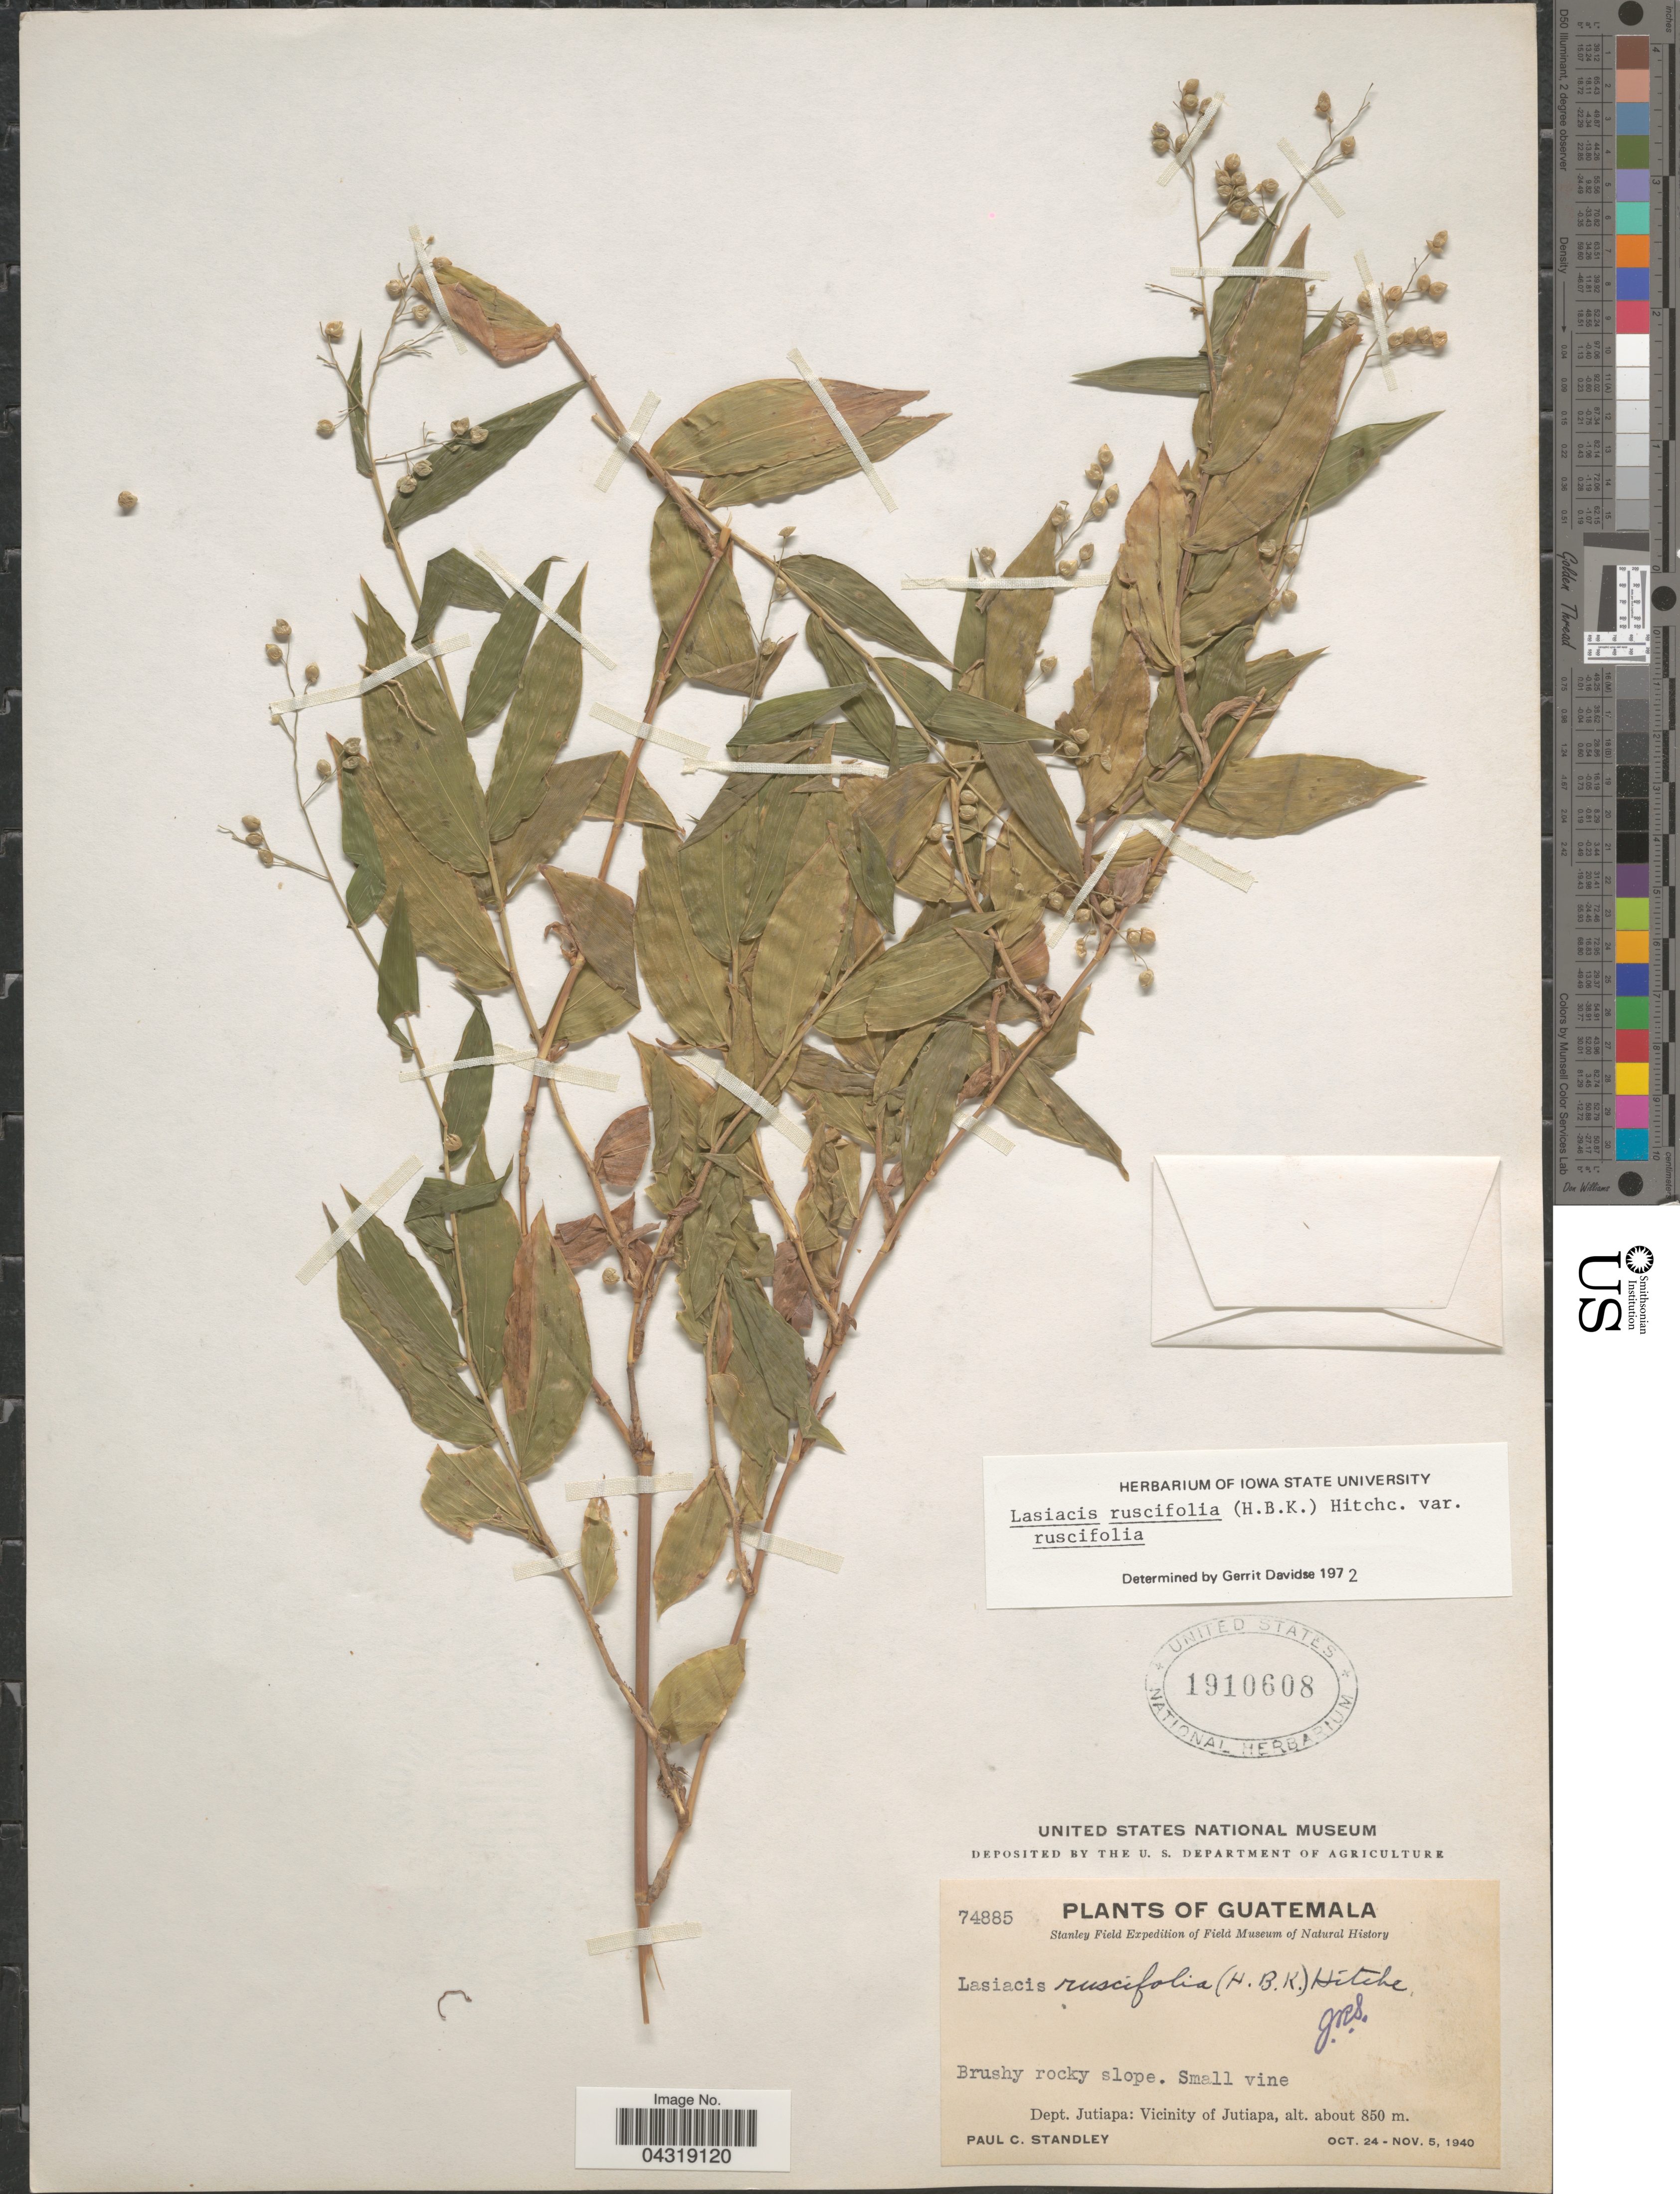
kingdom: Plantae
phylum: Tracheophyta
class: Liliopsida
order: Poales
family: Poaceae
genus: Lasiacis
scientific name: Lasiacis ruscifolia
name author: (Kunth) Hitchc.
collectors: P. C. Standley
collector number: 74885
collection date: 1940-10-24/1940-11-05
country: Guatemala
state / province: Jutiapa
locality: Stanley Field Expedition. Dept. Jutiapa: Vicinity of Jutiapa.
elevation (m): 850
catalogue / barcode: US 1910608